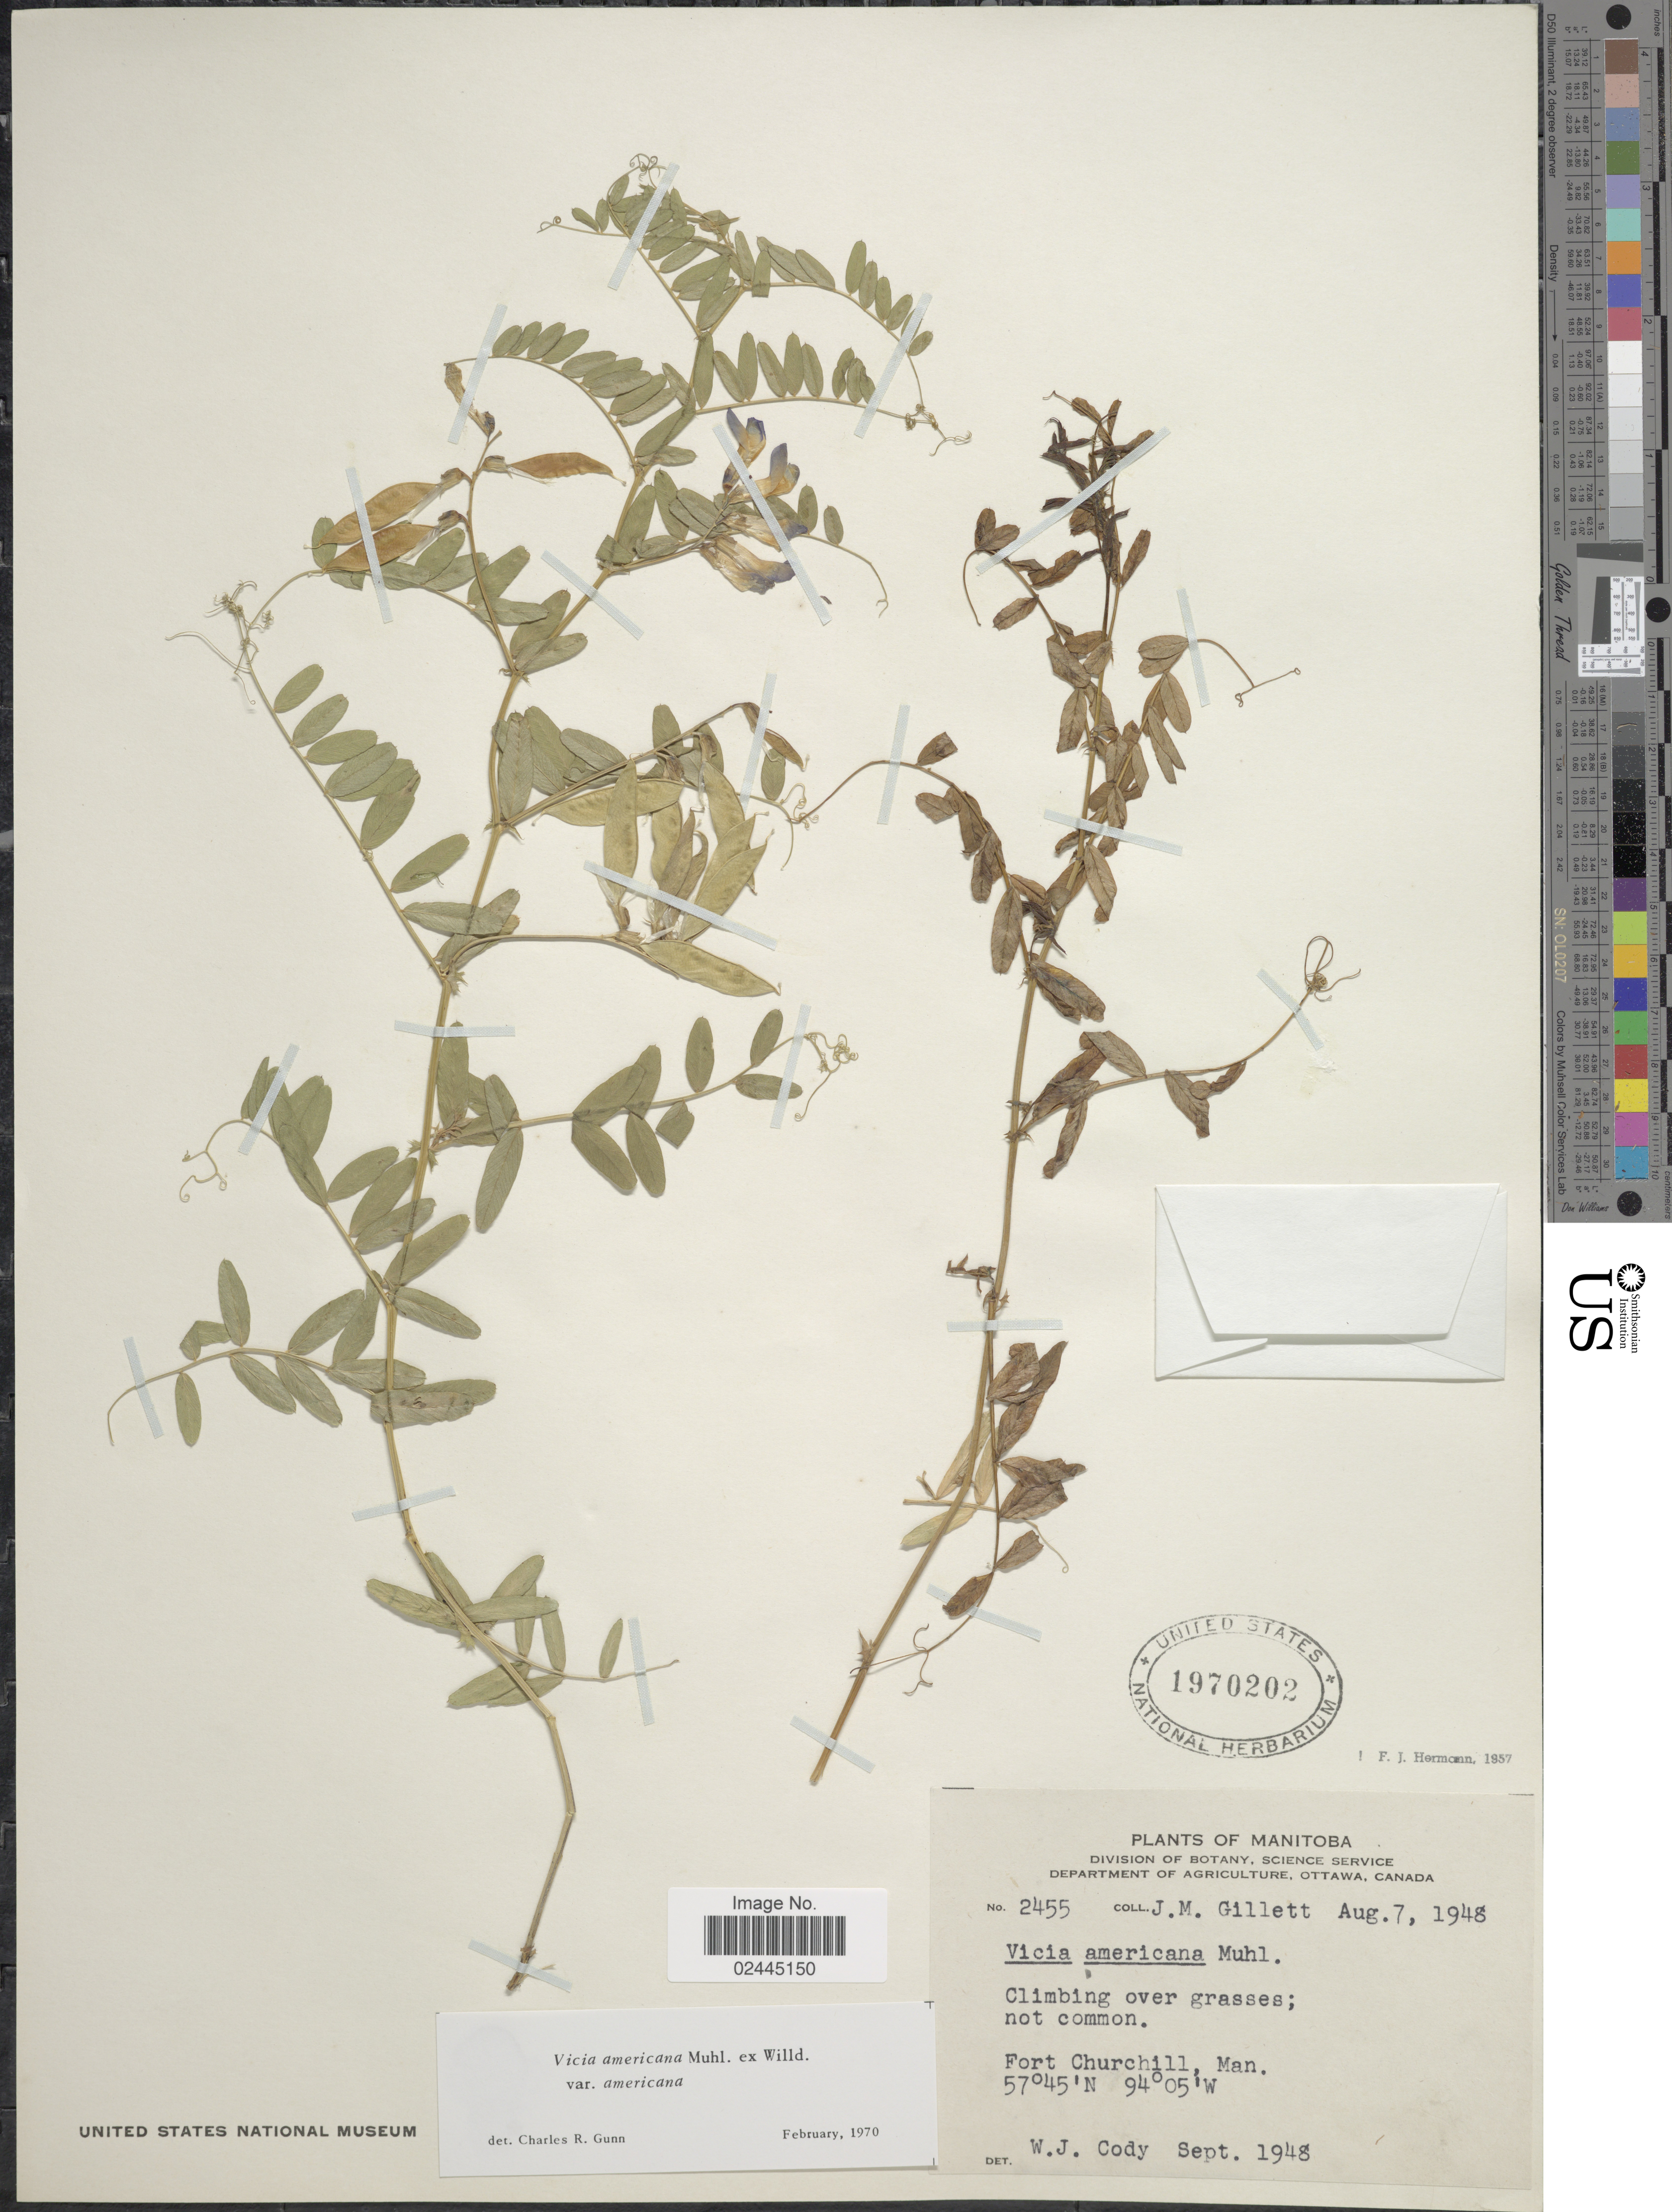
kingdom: Plantae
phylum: Tracheophyta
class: Magnoliopsida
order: Fabales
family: Fabaceae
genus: Vicia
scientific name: Vicia americana var. americana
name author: Muhl. ex Willd.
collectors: J. M. Gillett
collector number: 2455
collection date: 1948-08-07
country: Canada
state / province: Manitoba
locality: Fort Churchill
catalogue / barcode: US 1970202